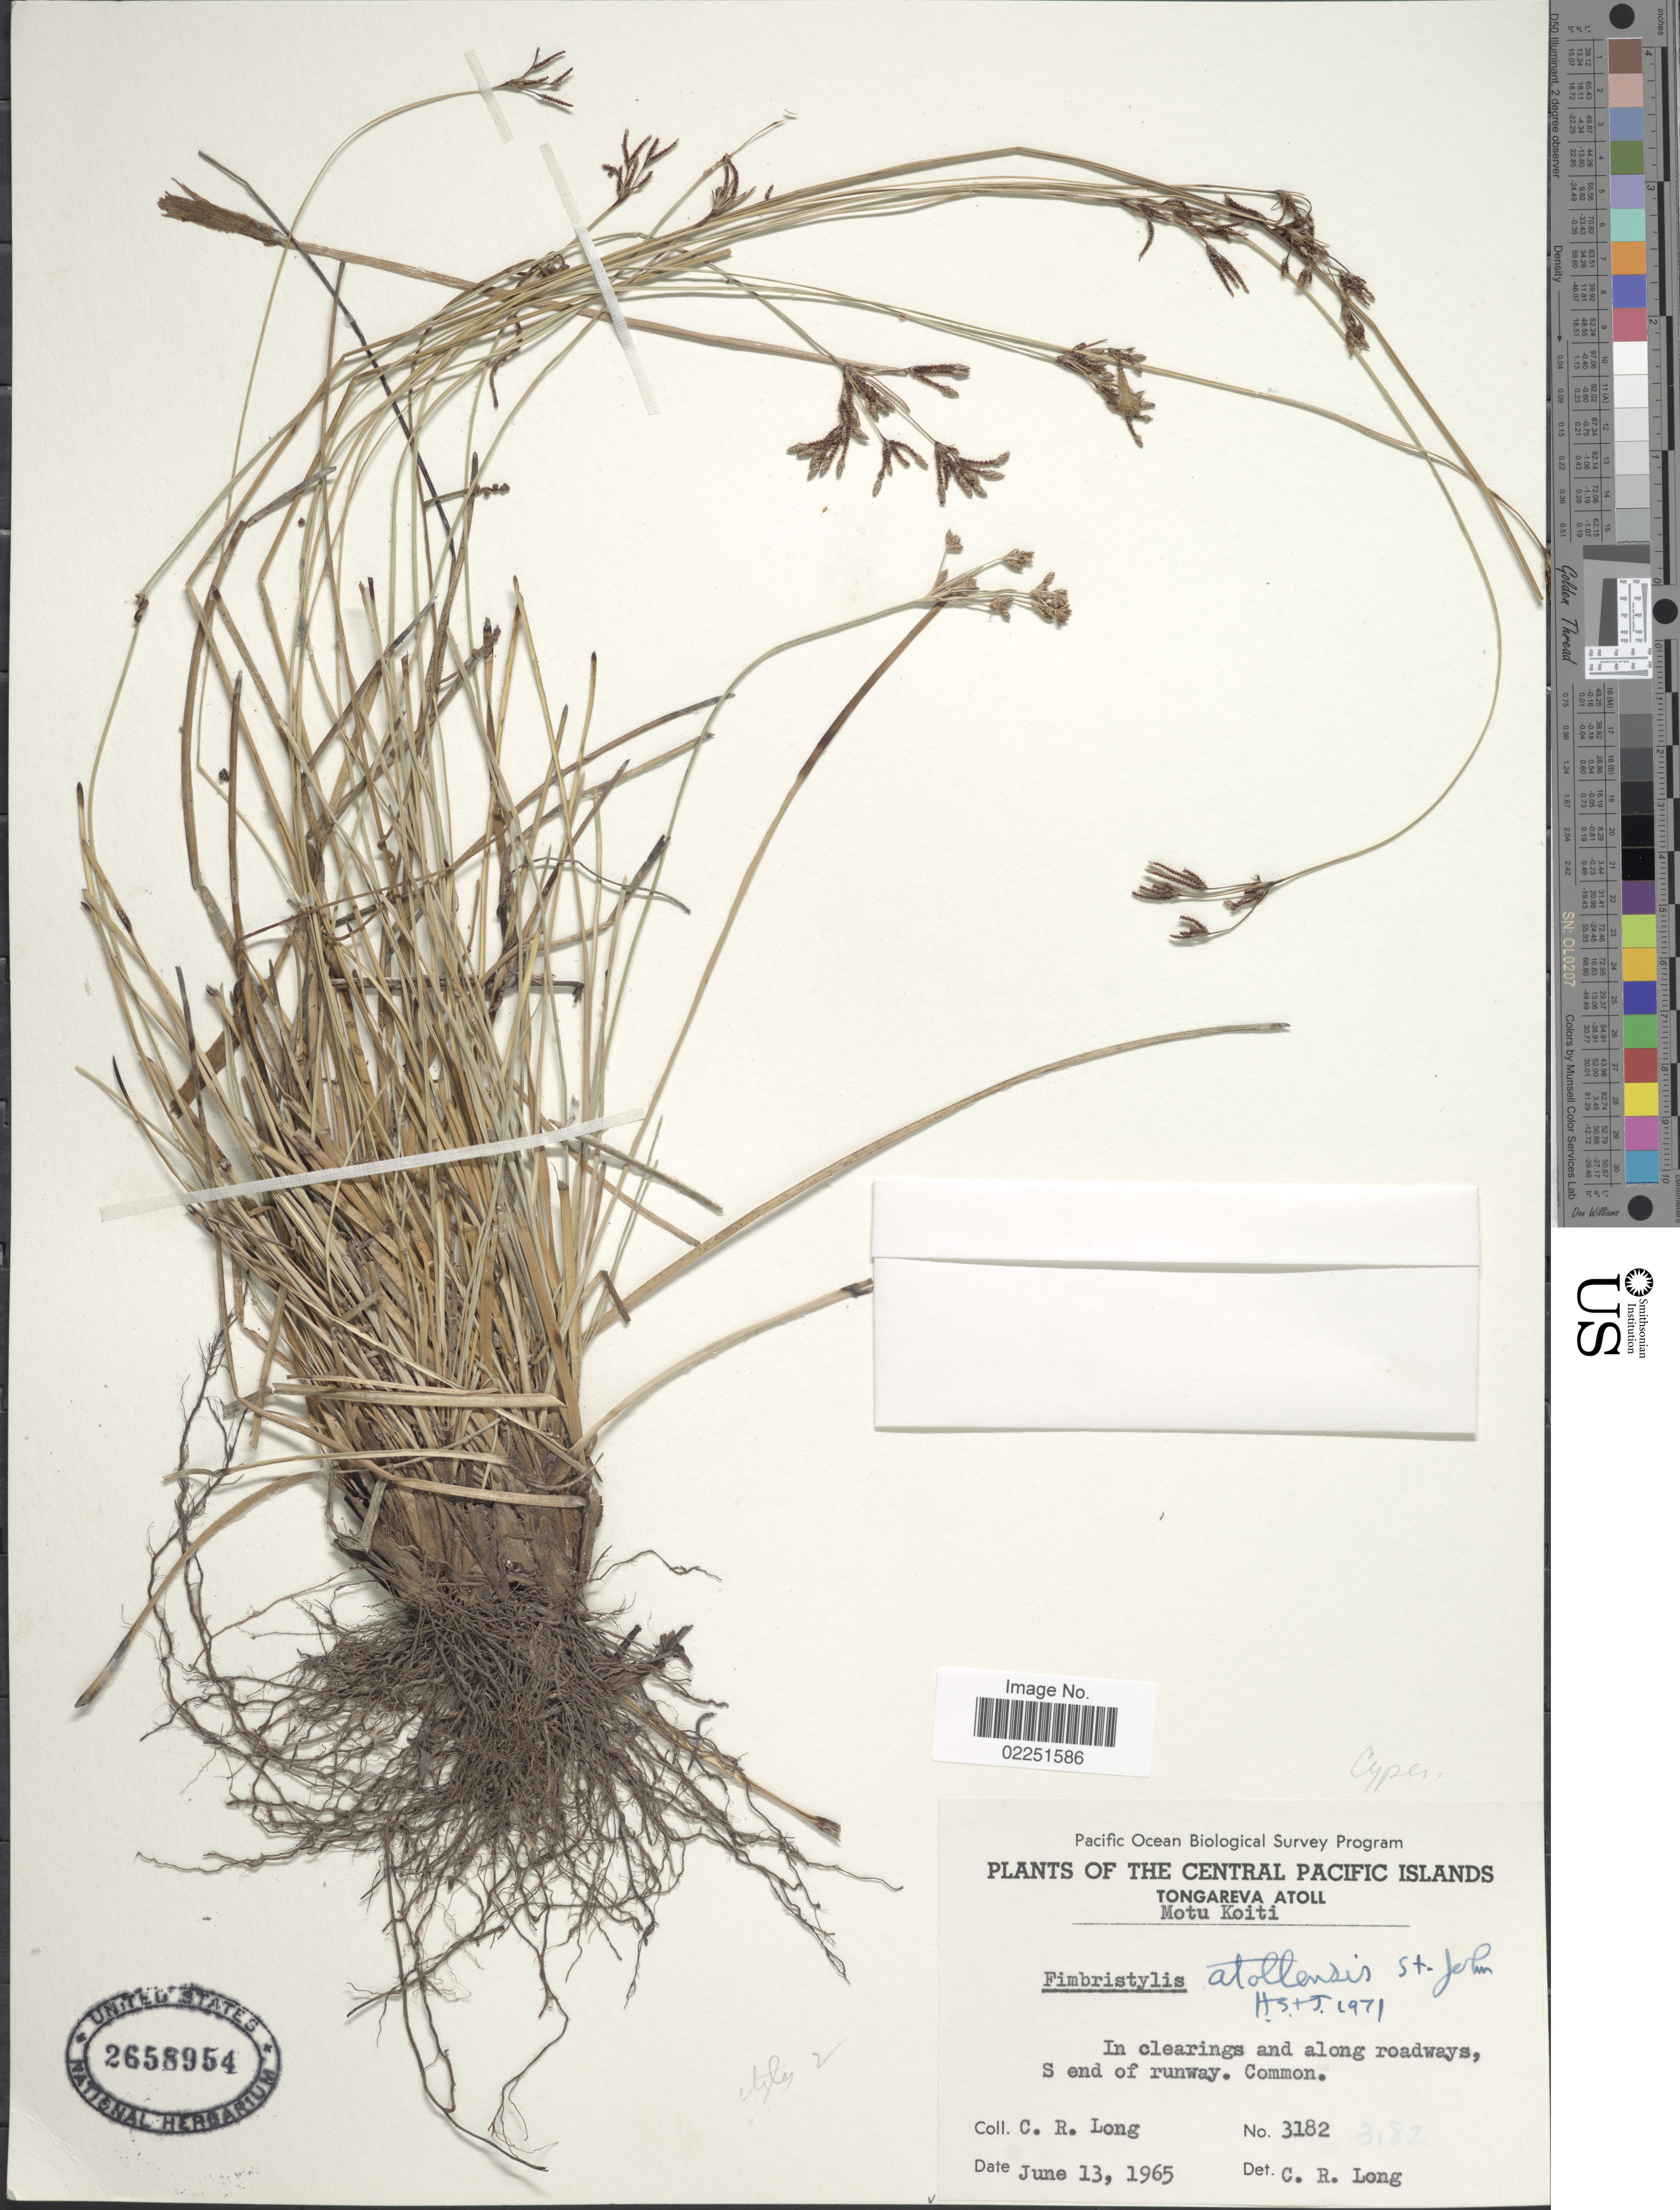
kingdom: Plantae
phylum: Tracheophyta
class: Liliopsida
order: Poales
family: Cyperaceae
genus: Fimbristylis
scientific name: Fimbristylis cymosa subsp. spathacea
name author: (Roth) T. Koyama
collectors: C. R. Long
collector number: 3182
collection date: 1965-06-13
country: Cook Islands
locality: Central Pacific Islands, Tongareva Atoll, Motu Koiti. In clearings and along roadways, S end of runway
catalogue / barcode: US 2658954